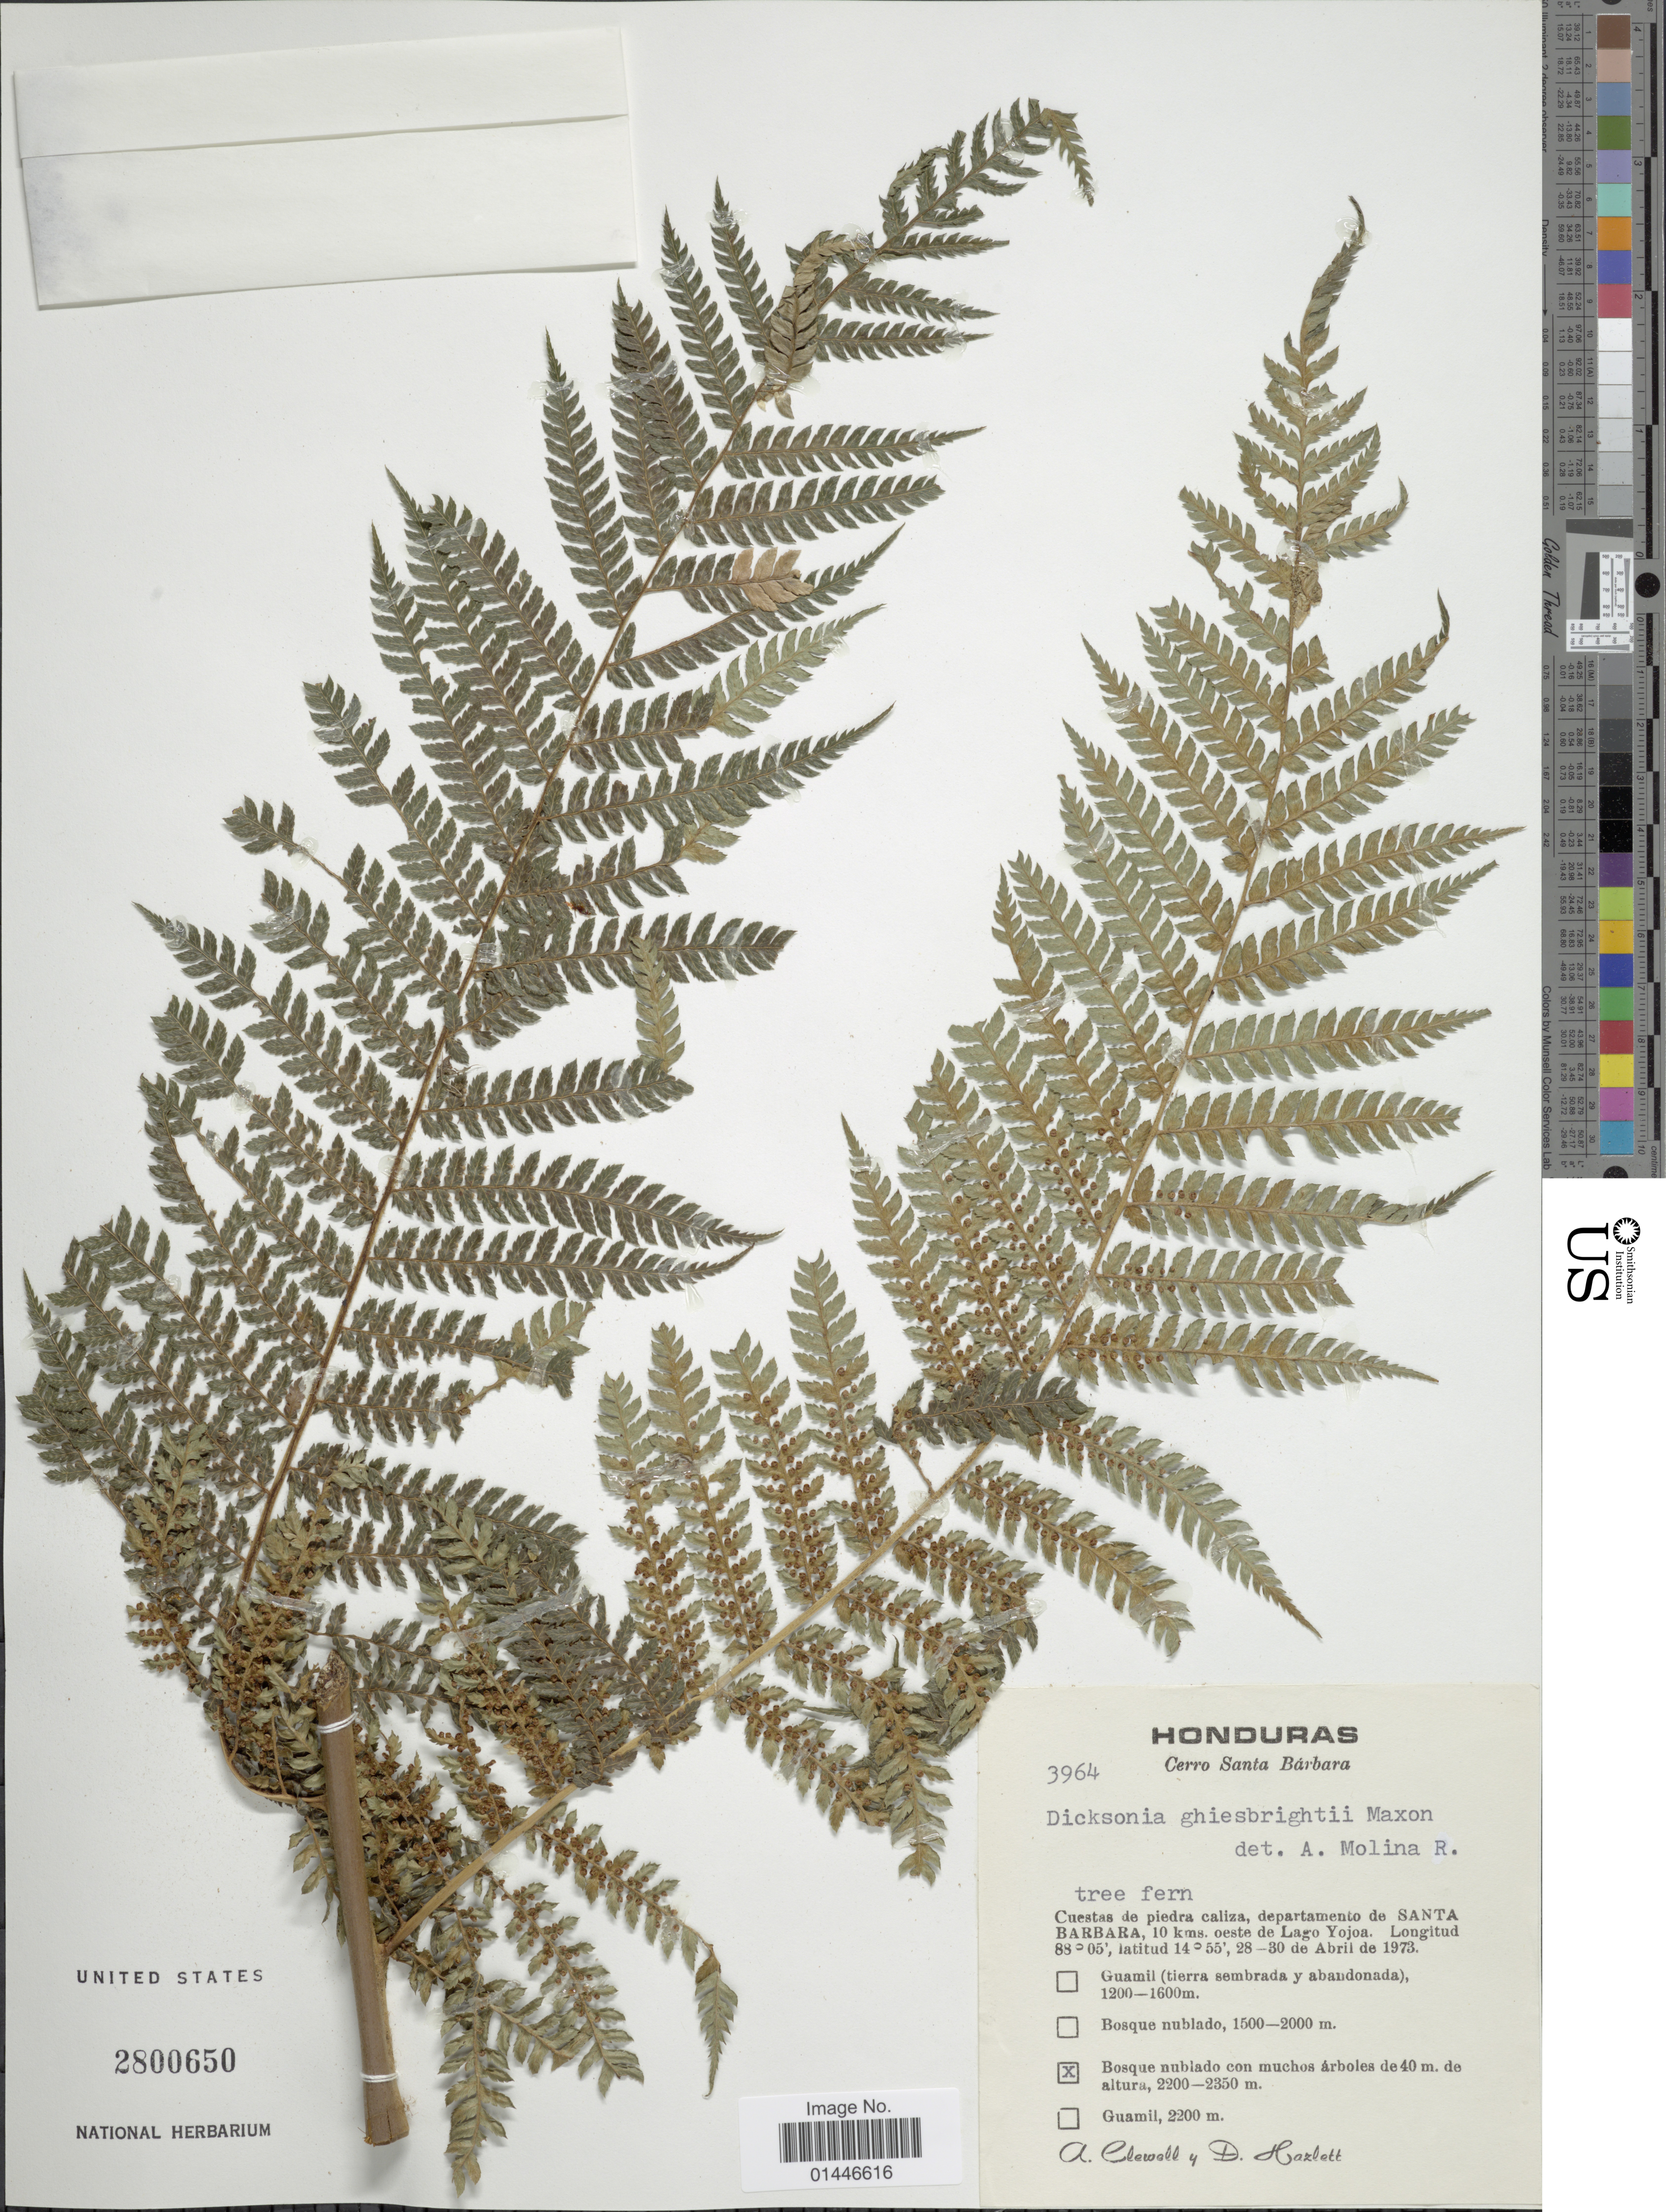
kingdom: Plantae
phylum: Tracheophyta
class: Polypodiopsida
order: Cyatheales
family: Dicksoniaceae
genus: Dicksonia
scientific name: Dicksonia gigantea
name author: H. Karst.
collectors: A. Clewell & D. Hazlett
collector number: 3964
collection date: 1973-04-28/1973-04-30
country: Honduras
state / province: Santa Bárbara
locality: Cuestad de piedra caliza, 10 kms, oeste de Lago Yojoa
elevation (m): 2200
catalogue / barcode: US 2800650